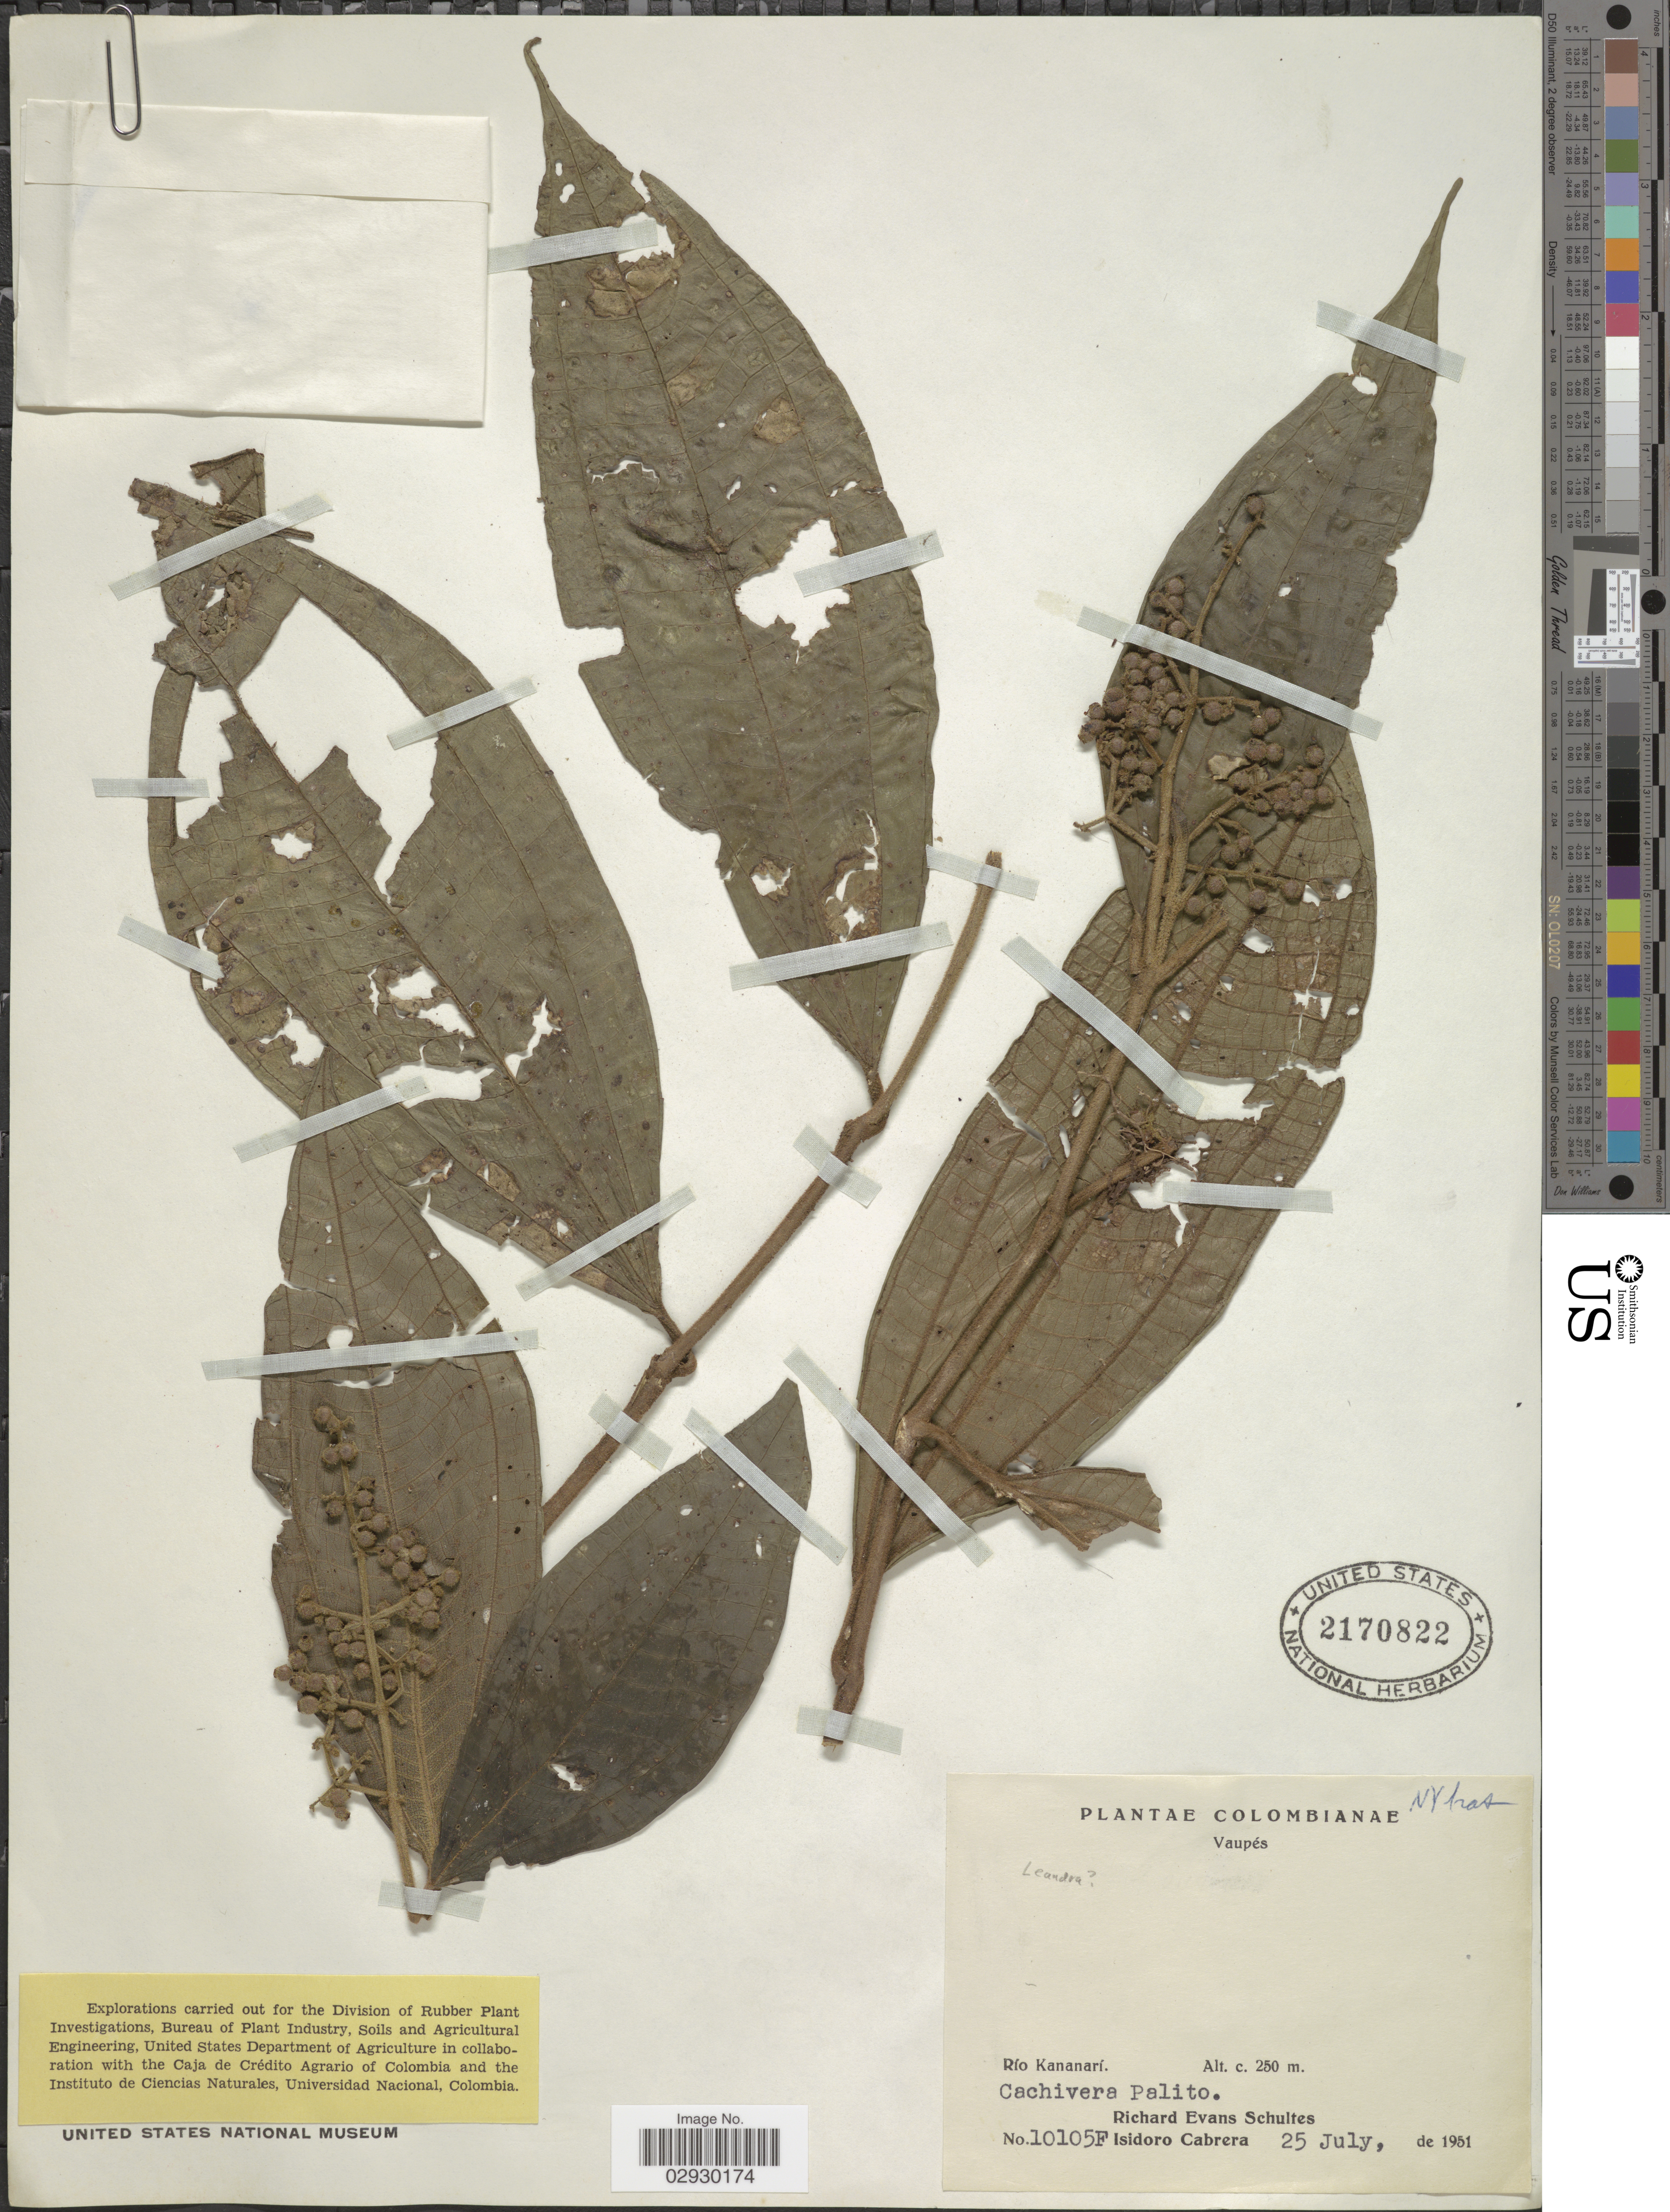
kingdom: Plantae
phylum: Tracheophyta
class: Magnoliopsida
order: Myrtales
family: Melastomataceae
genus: Leandra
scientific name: Leandra sp.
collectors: R. E. Schultes & I. Cabrera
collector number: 10105F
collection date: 1951-07-25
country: Colombia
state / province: Vaupés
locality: Río Kananarí. Cachivera Palito.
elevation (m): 250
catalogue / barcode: US 2170822